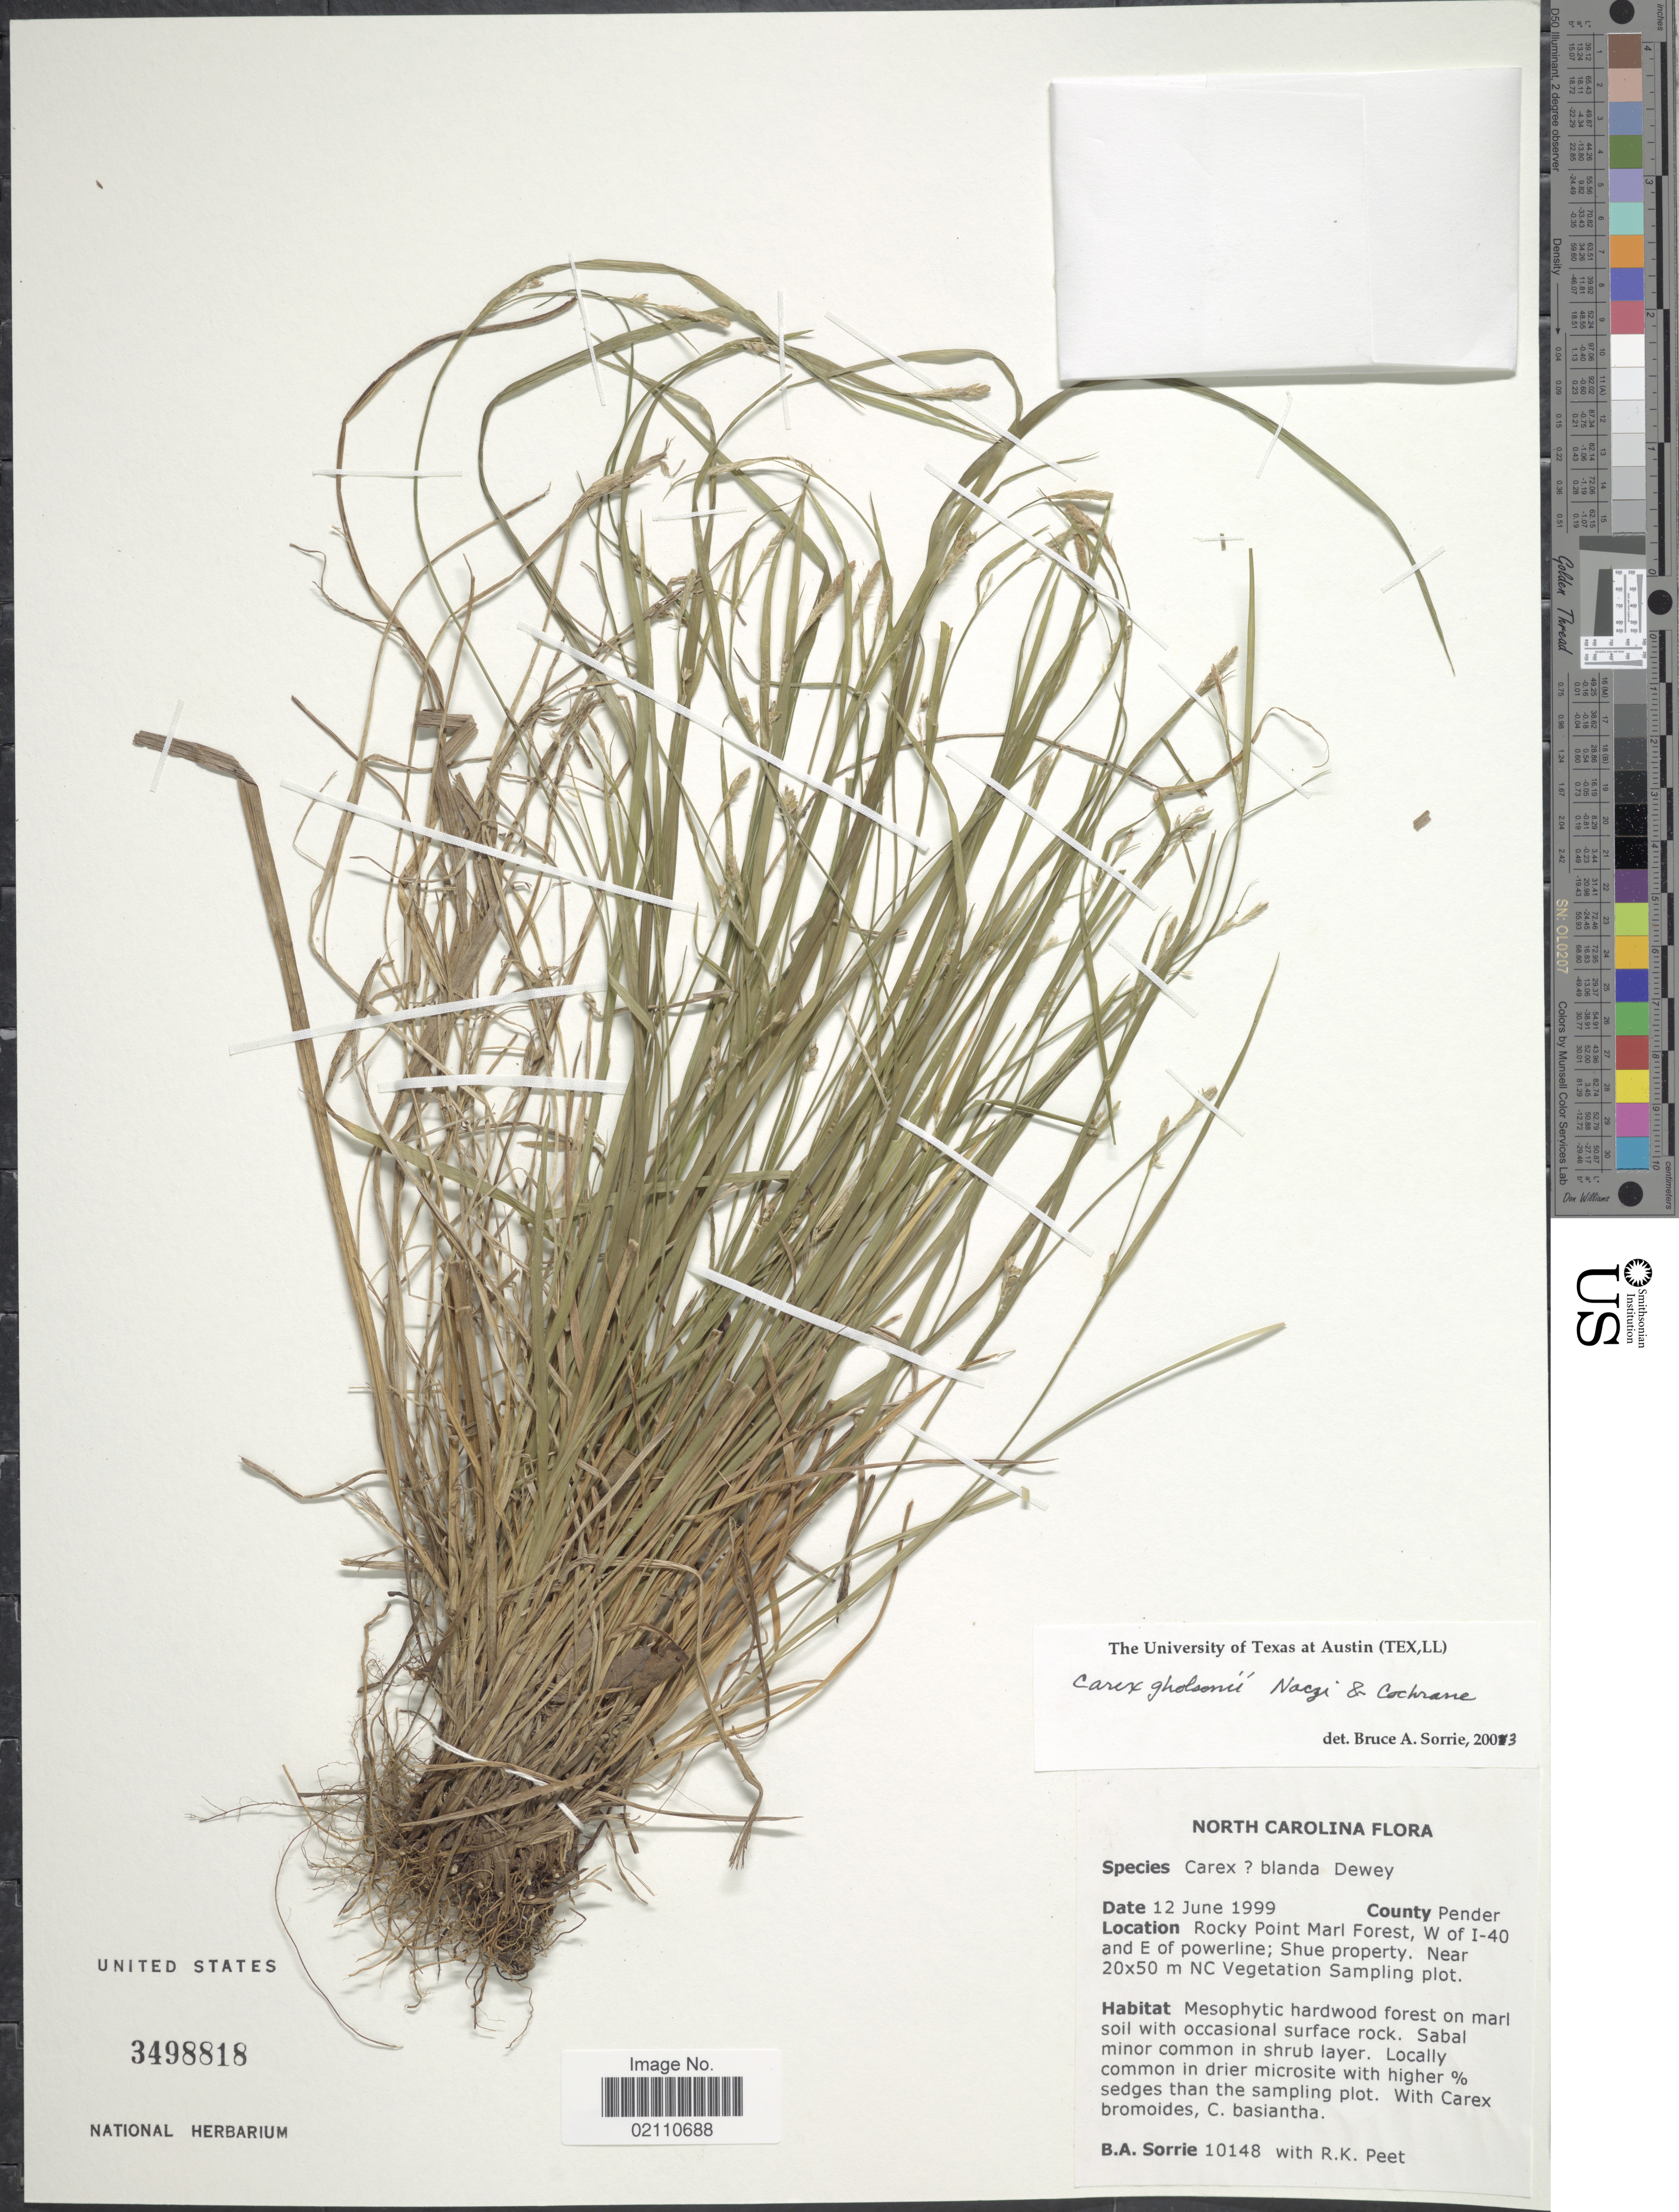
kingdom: Plantae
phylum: Tracheophyta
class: Liliopsida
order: Poales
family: Cyperaceae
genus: Carex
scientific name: Carex gholsonii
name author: Naczi & Cochrane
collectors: B. Sorrie & R. Peet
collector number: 10148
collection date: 1999-06-12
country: United States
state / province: North Carolina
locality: County Pender, Rocky Point Marl Forest, W of I-40 and E of powerline; Shue property. Near 20x50 m NC Vegetation Sampling plot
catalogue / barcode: US 3498818